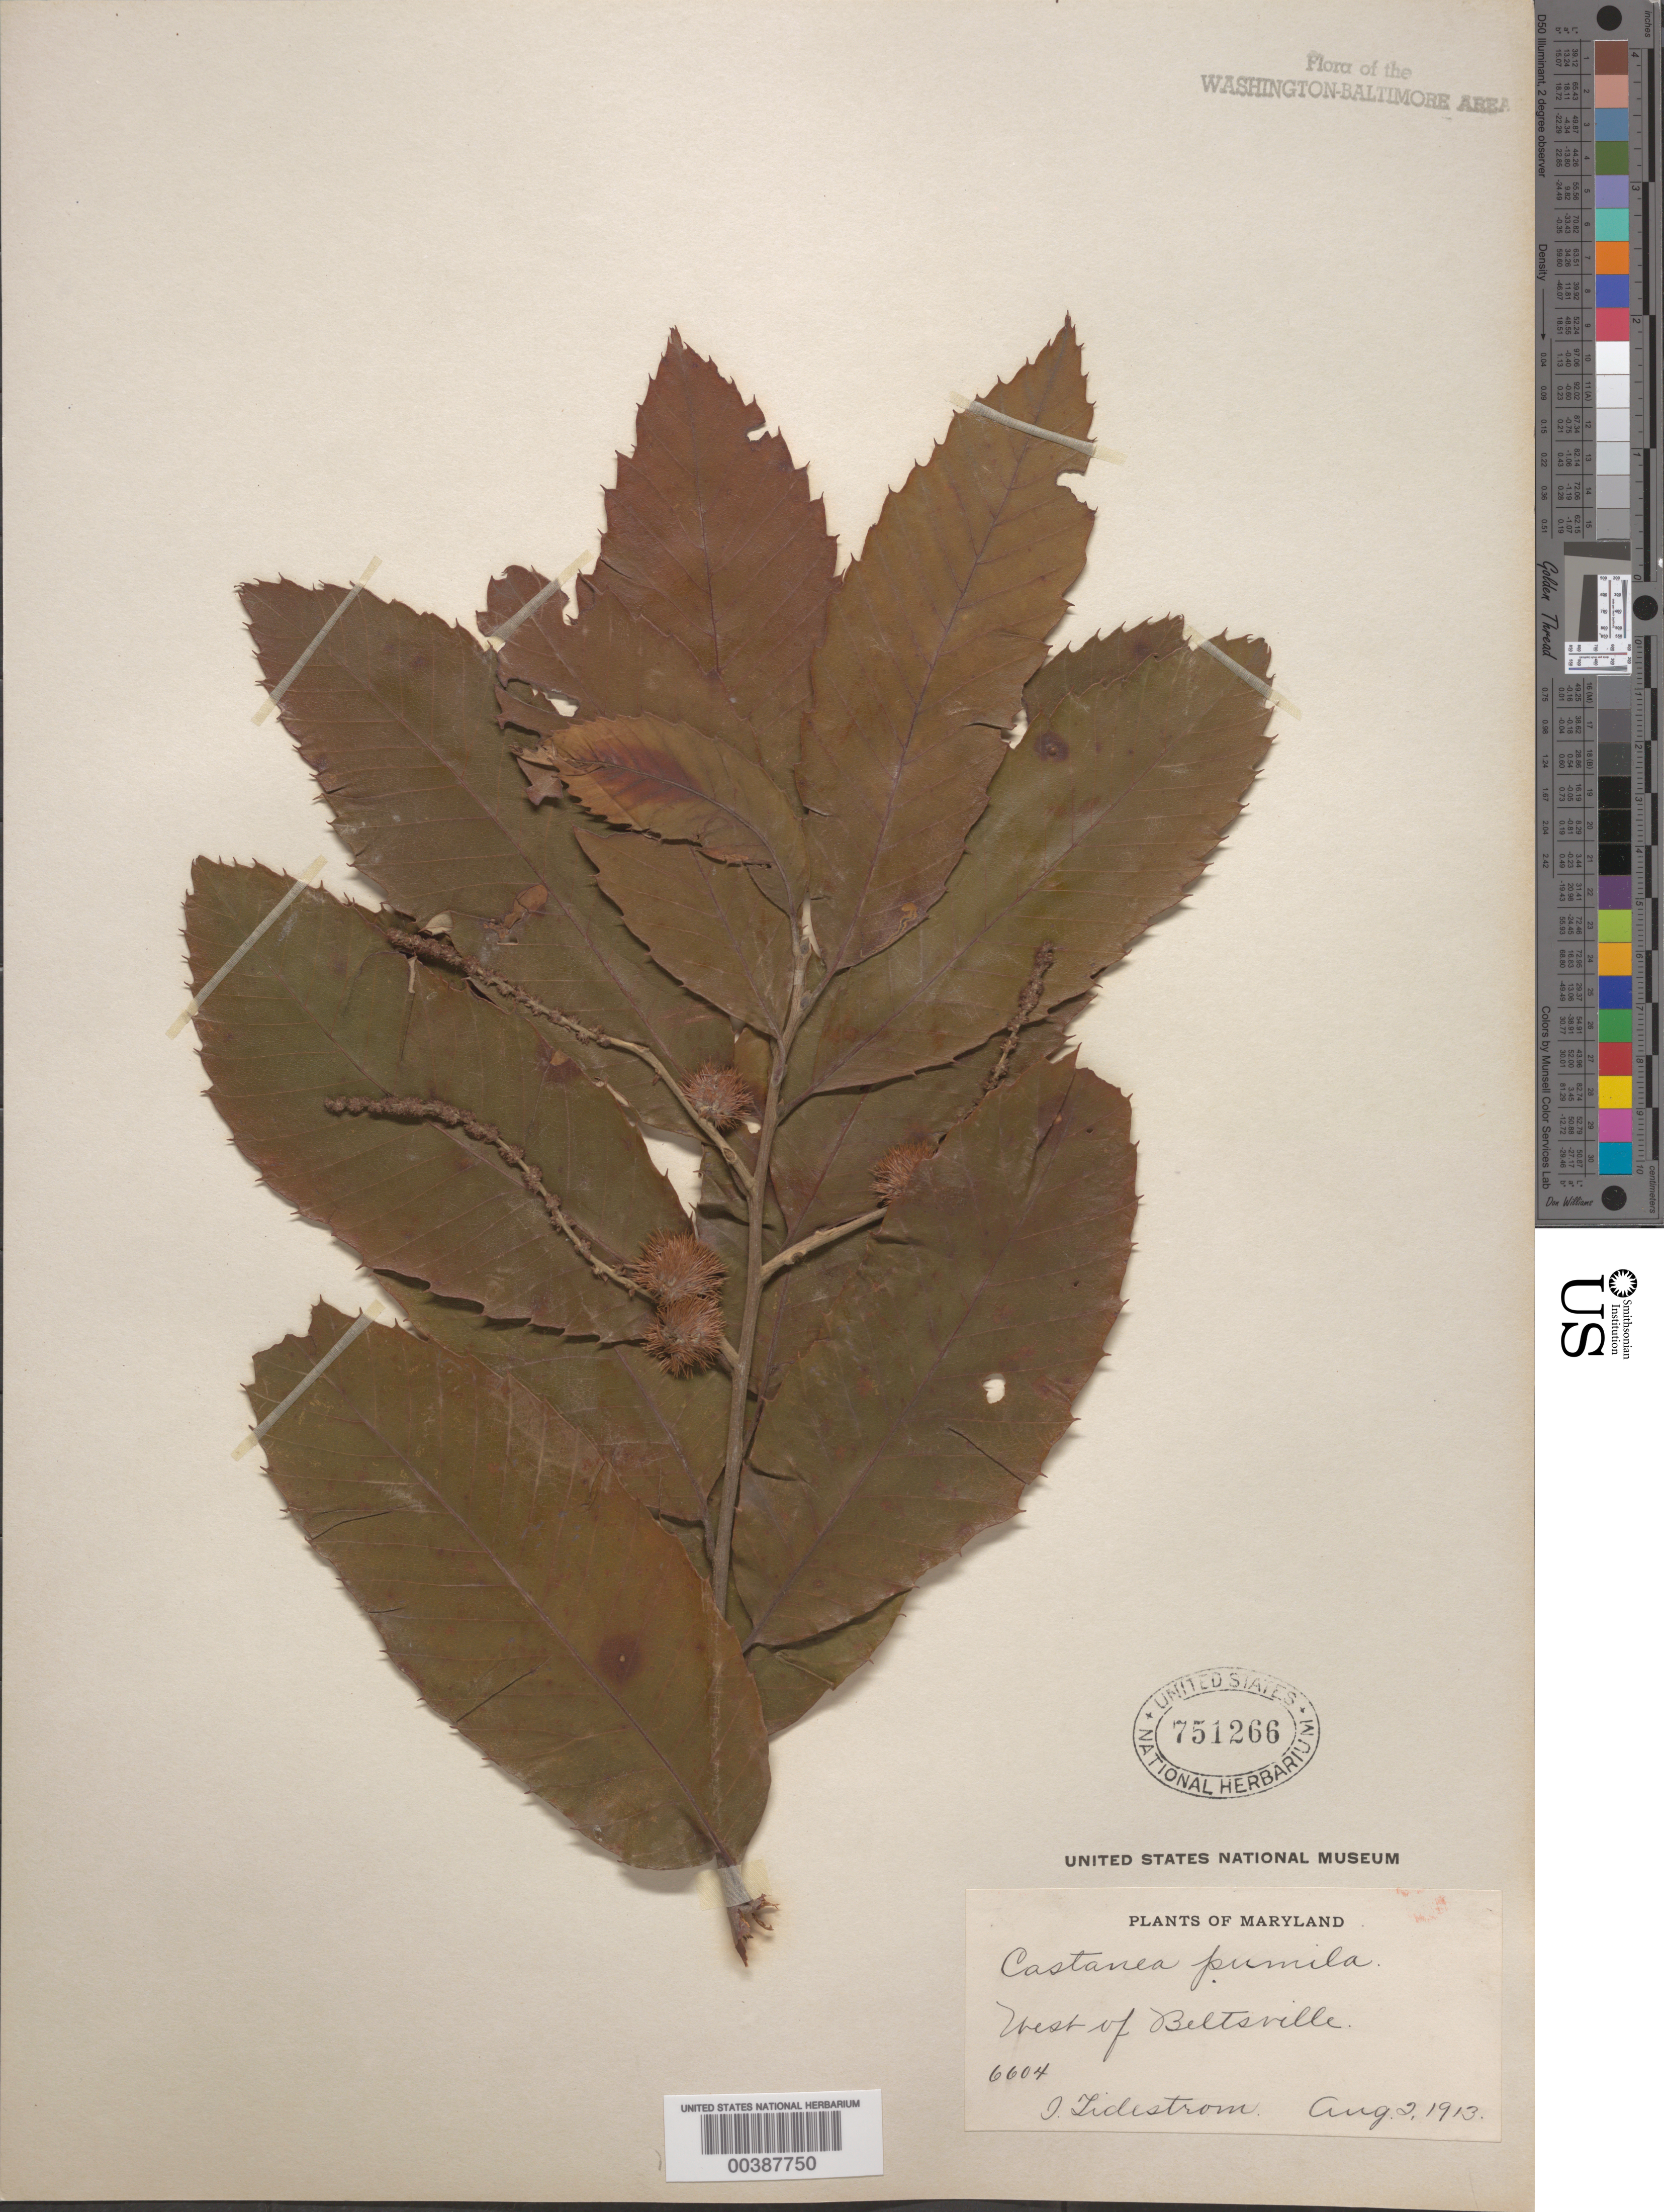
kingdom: Plantae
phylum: Tracheophyta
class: Magnoliopsida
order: Fagales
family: Fagaceae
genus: Castanea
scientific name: Castanea pumila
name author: (L.) Mill.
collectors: I. F. Tidestrom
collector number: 6604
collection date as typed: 02 Aug 1913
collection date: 1913-08-02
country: United States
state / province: Maryland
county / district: Prince George's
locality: West of Beltsville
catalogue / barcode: US 751266